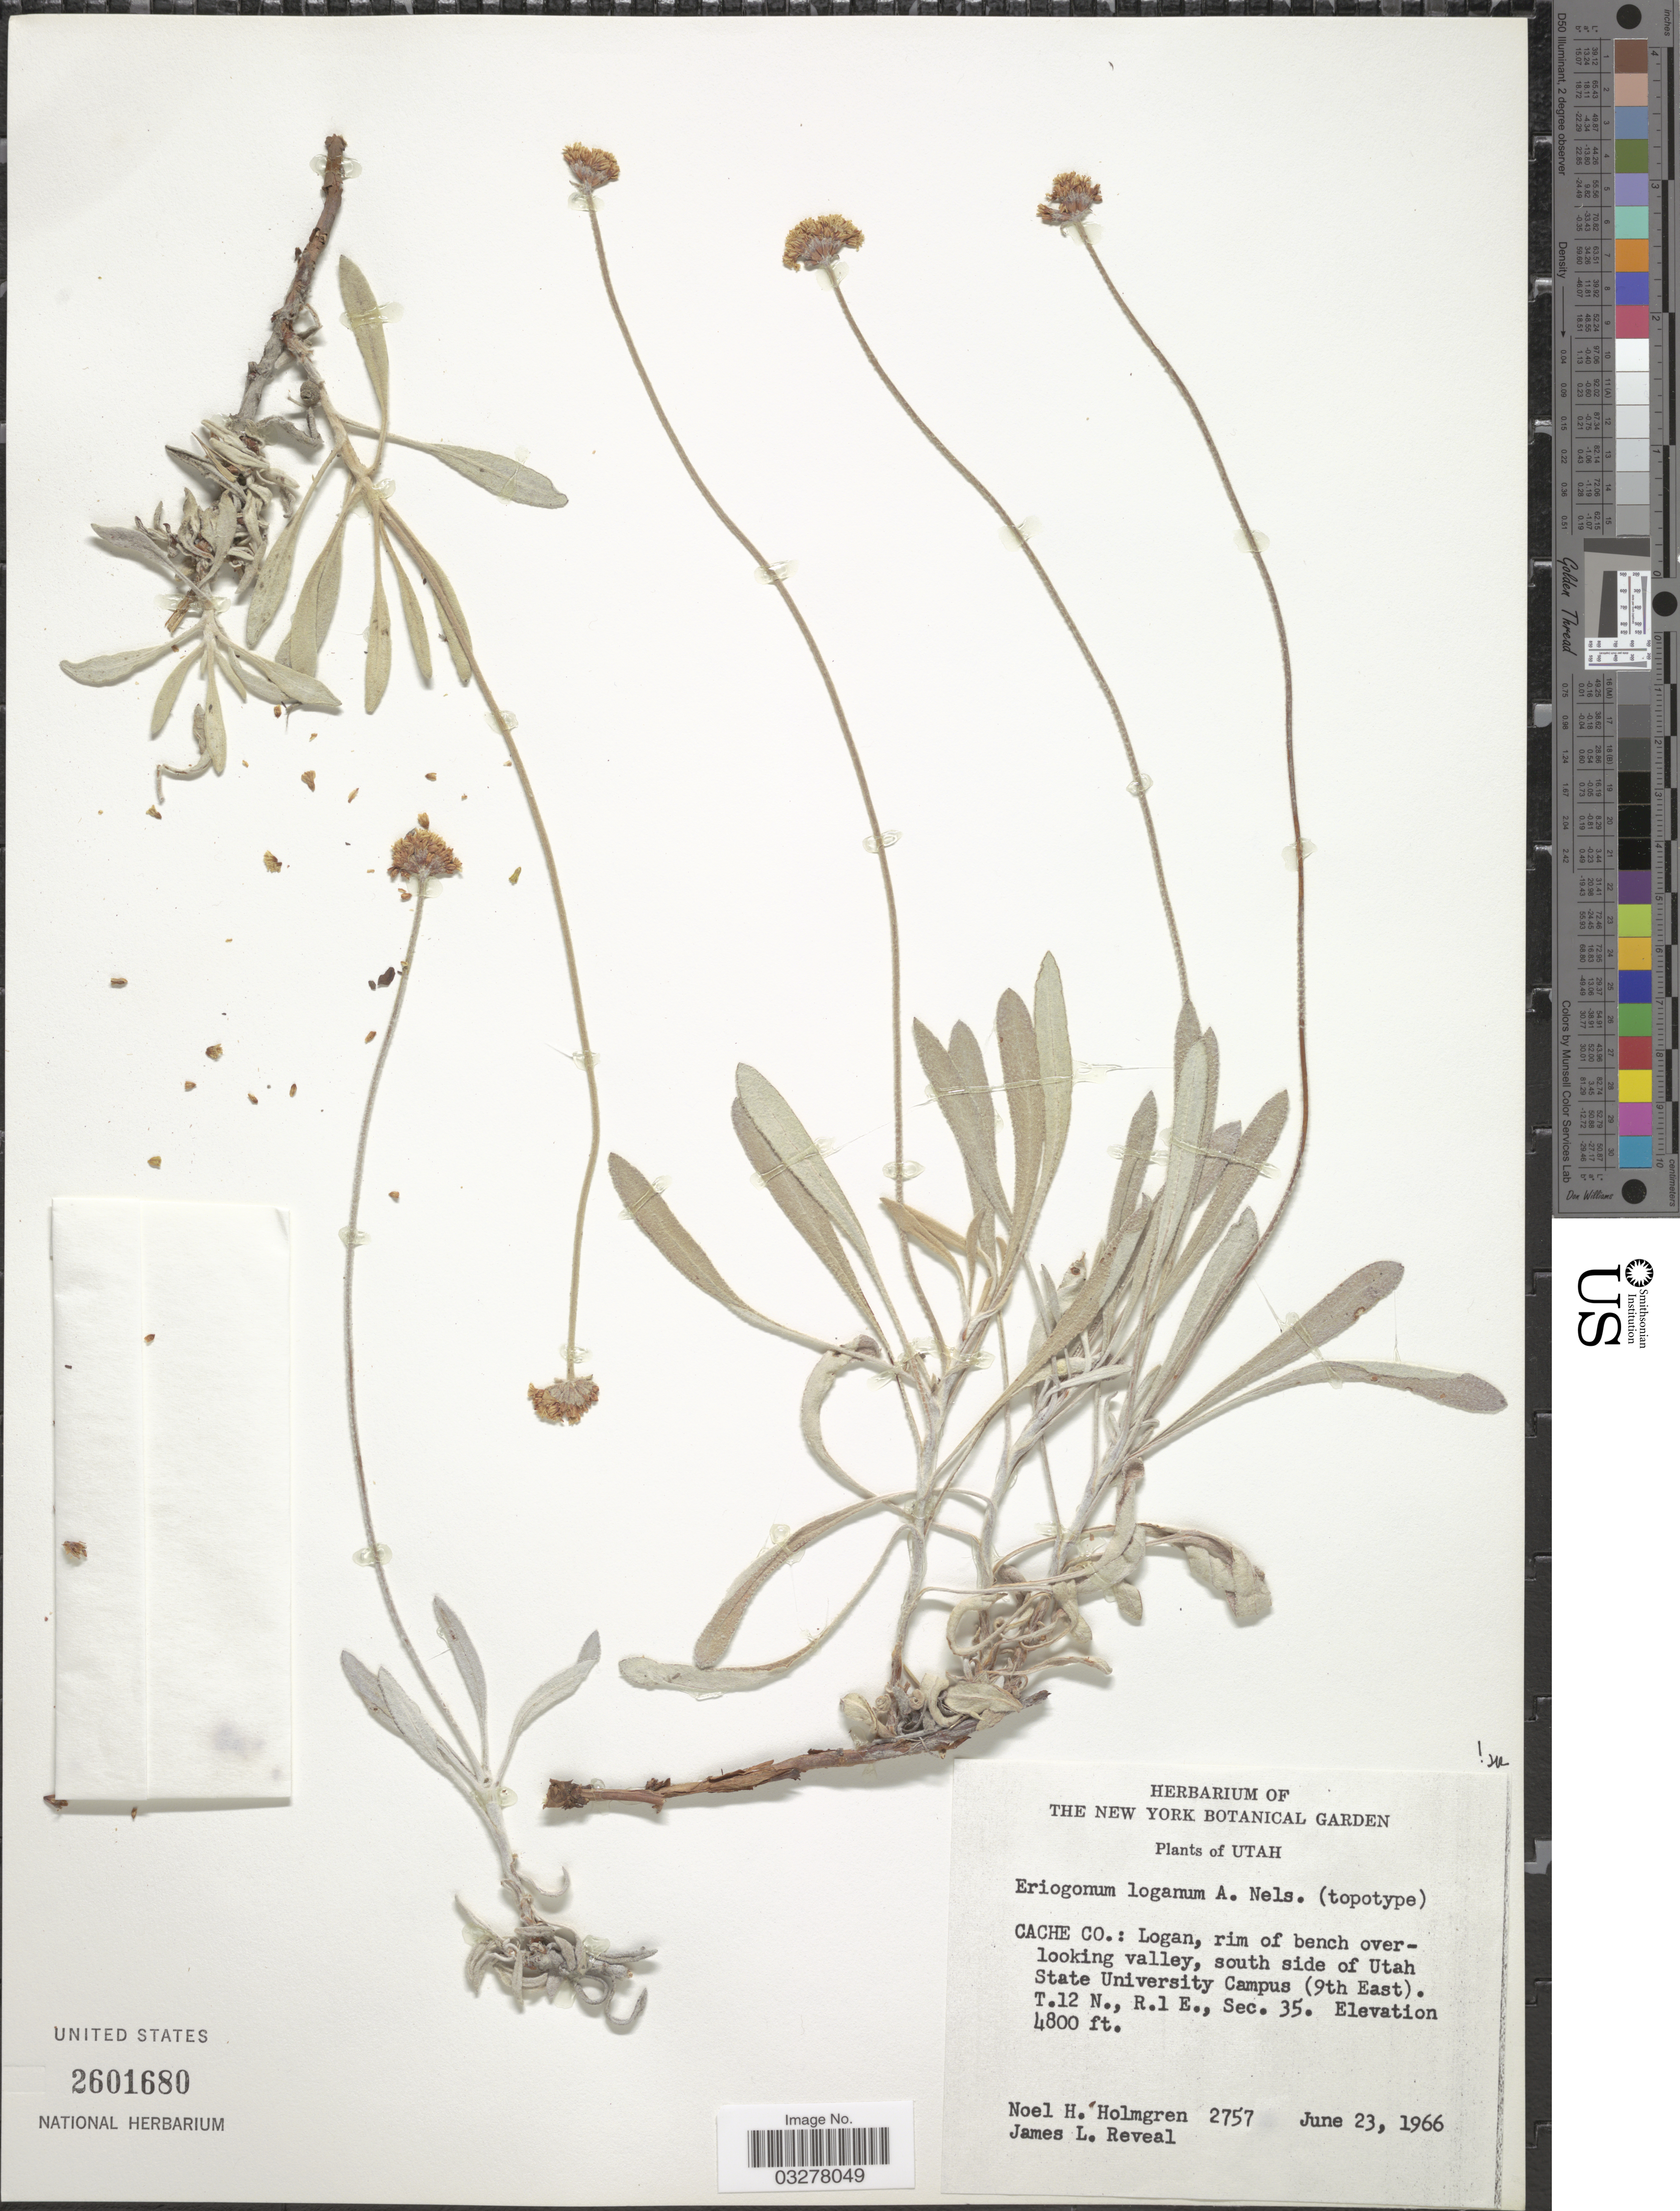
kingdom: Plantae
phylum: Tracheophyta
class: Magnoliopsida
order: Caryophyllales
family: Polygonaceae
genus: Eriogonum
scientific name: Eriogonum loganum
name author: A. Nelson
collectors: N. H. Holmgren & J. L. Reveal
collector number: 2757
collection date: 1966-06-23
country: United States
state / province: Utah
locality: Cache Co.: Logan, rim of bench overlooking valley, south side of Utah State University Campus (9th East). T.12 N., R.1 E., Sec. 35.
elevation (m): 1463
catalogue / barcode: US 2601680